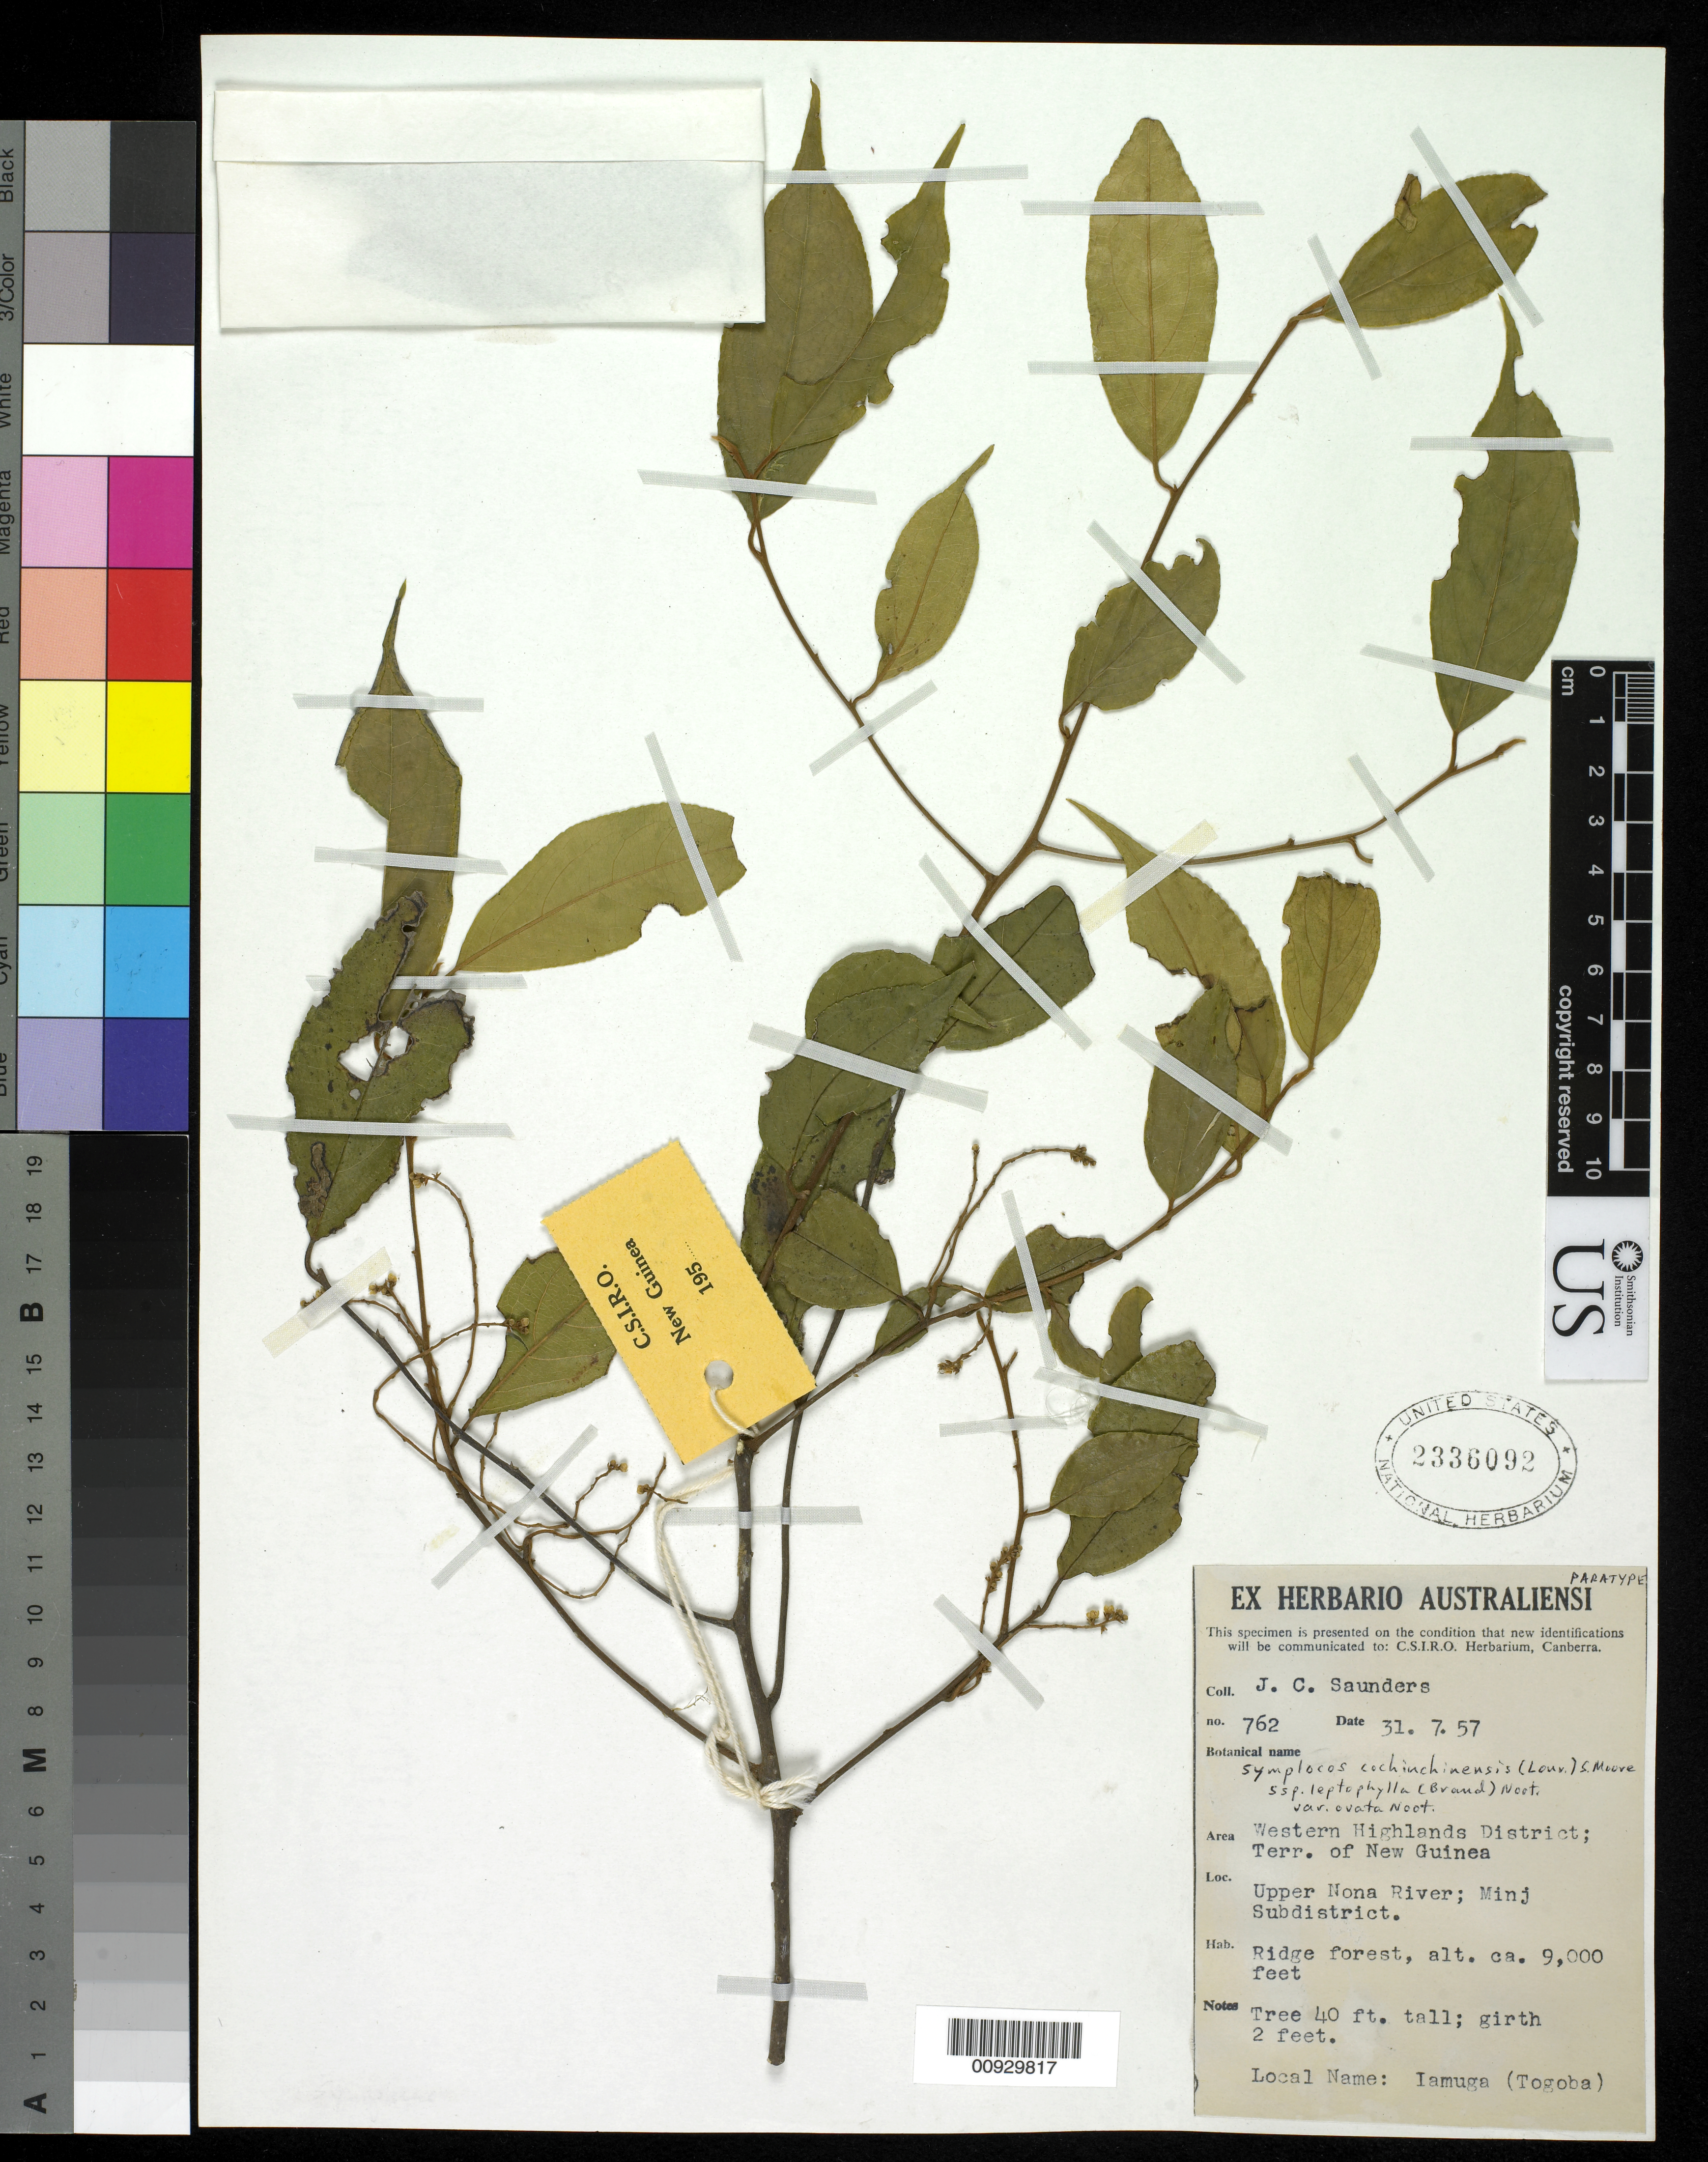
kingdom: Plantae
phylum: Tracheophyta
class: Magnoliopsida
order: Ericales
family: Symplocaceae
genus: Symplocos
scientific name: Symplocos cochinchinensis var. ovata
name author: Noot.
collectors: J. C. Saunders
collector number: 763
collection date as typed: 31 Jul 1957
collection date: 1957-07-31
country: Papua New Guinea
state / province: Western Highlands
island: New Guinea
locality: Upper Nona river; Minj Subdistrict.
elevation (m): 2743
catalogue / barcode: US 2336092